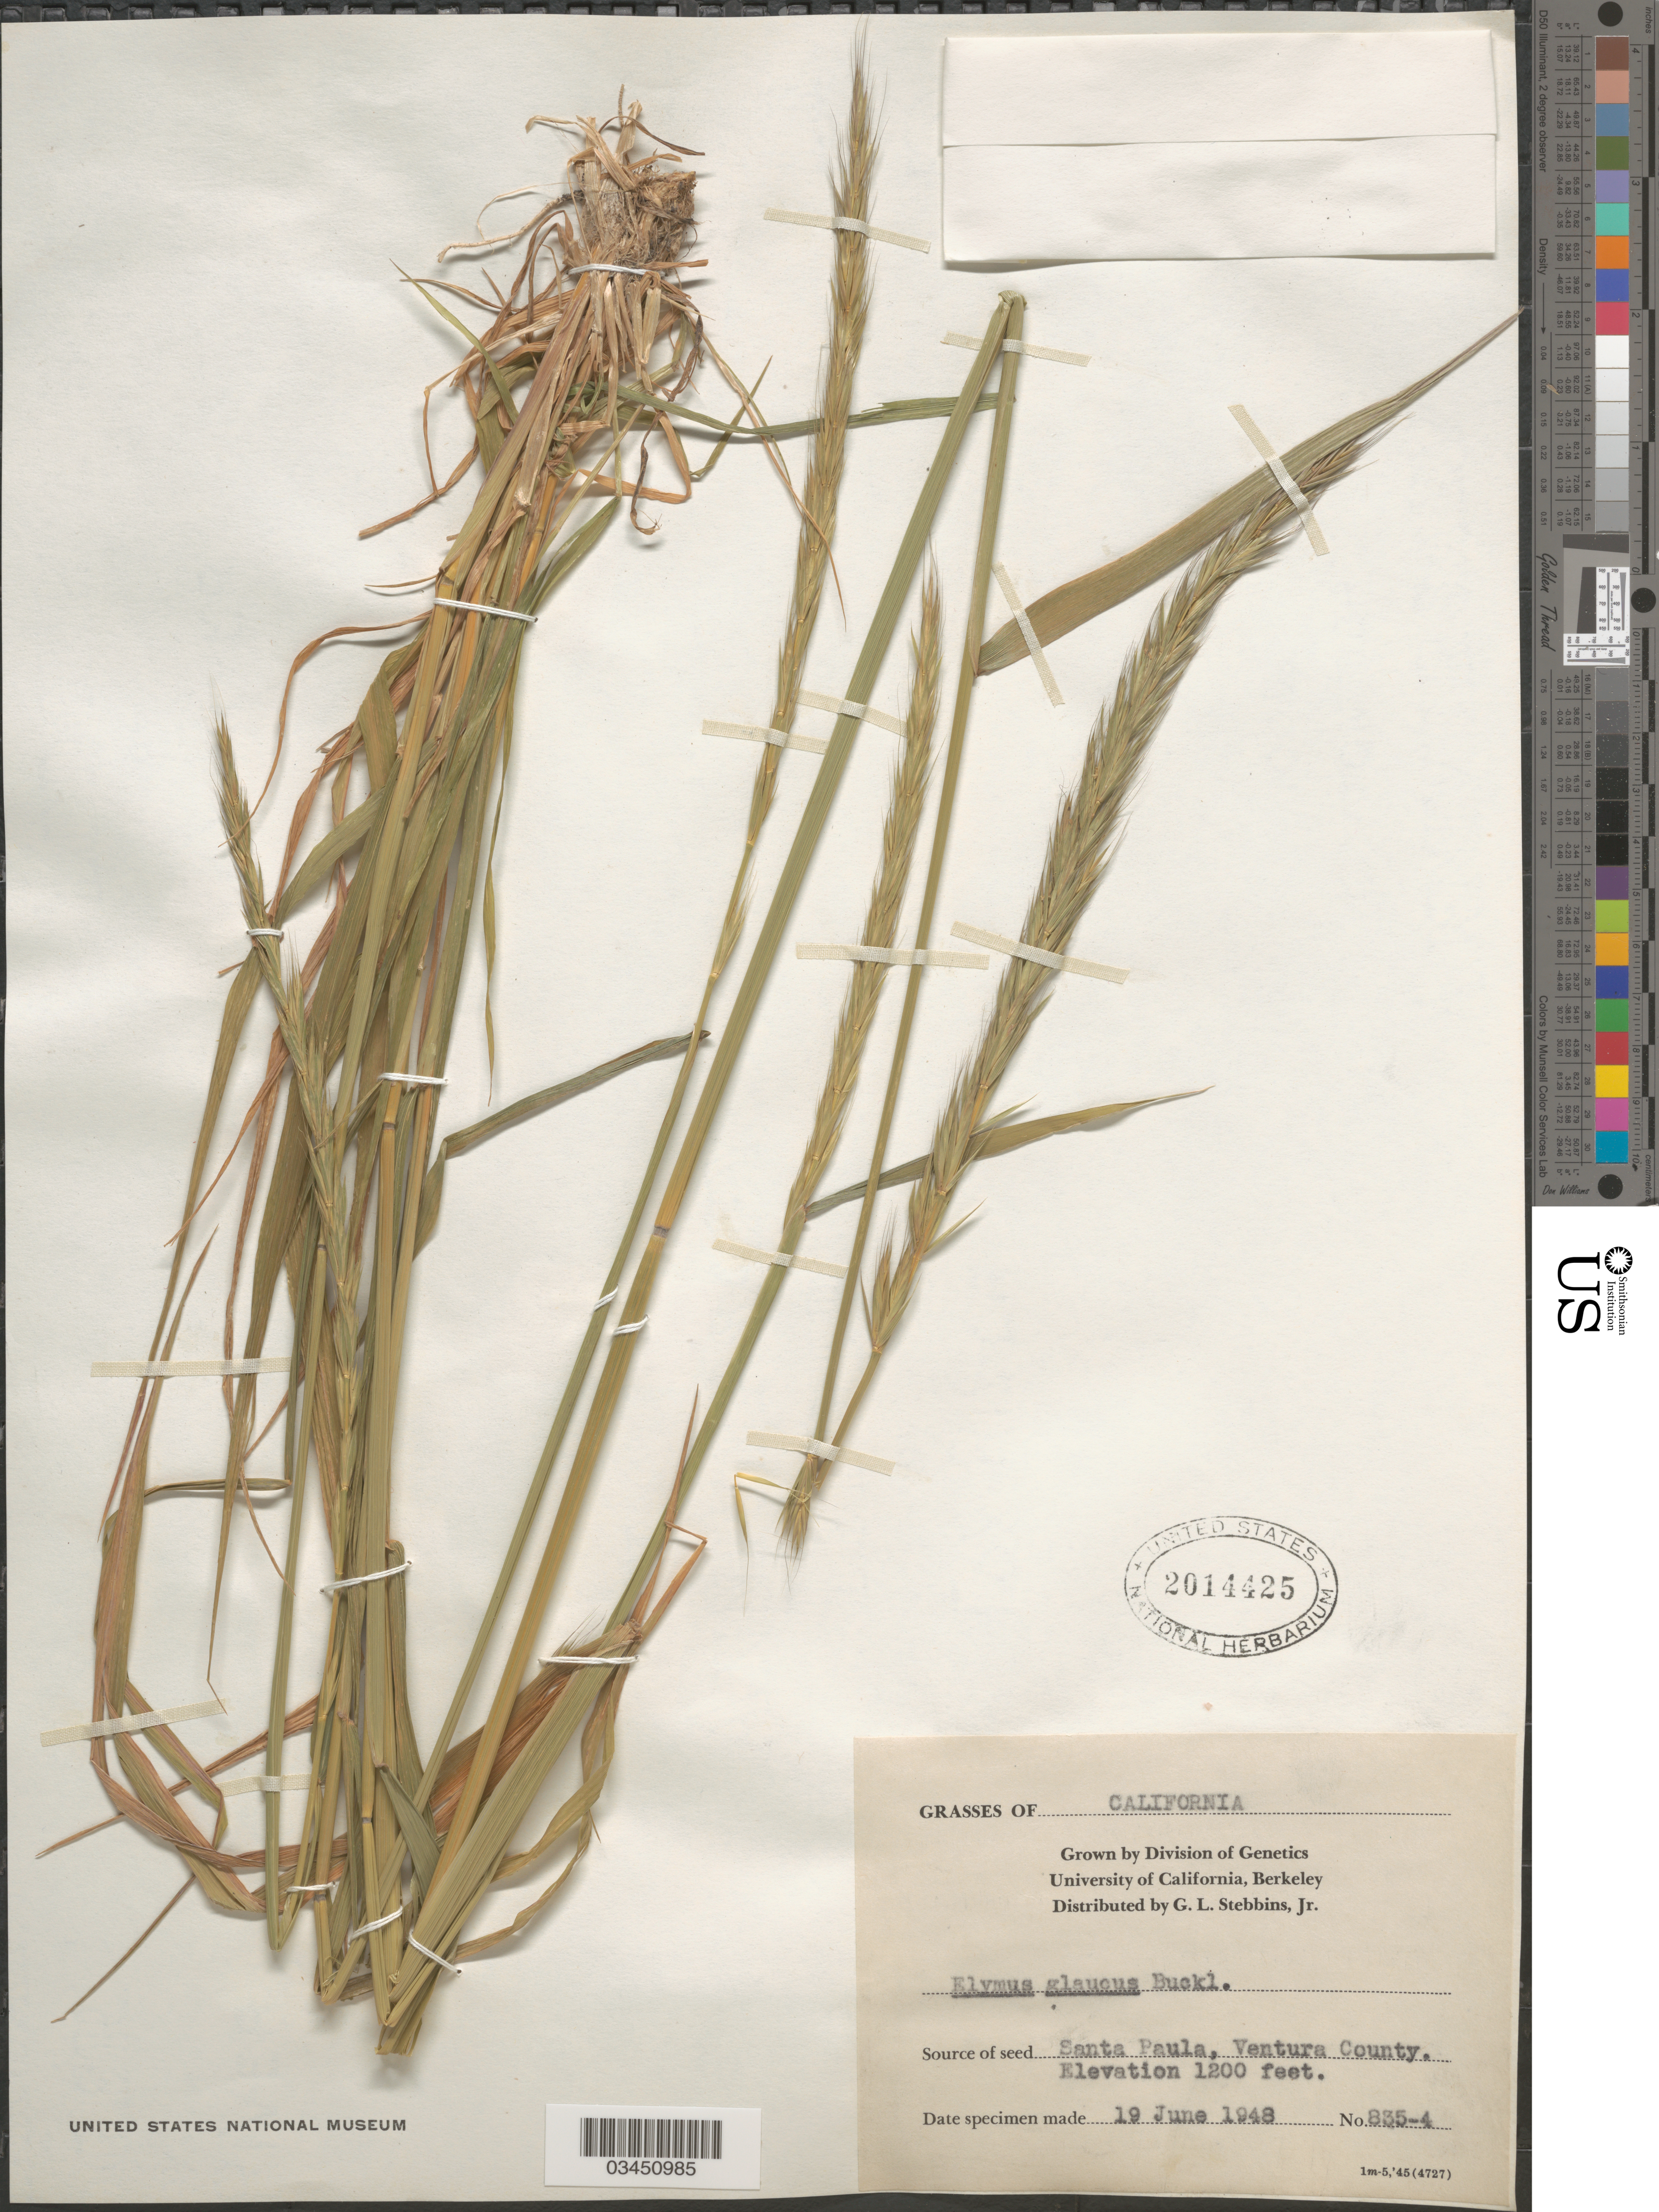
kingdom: Plantae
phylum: Tracheophyta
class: Liliopsida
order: Poales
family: Poaceae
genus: Elymus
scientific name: Elymus glaucus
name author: Buckley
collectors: G. L. Stebbins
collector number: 835-4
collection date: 1948-06-19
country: United States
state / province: California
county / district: Alameda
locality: University of California, Berkeley.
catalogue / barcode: US 2014425